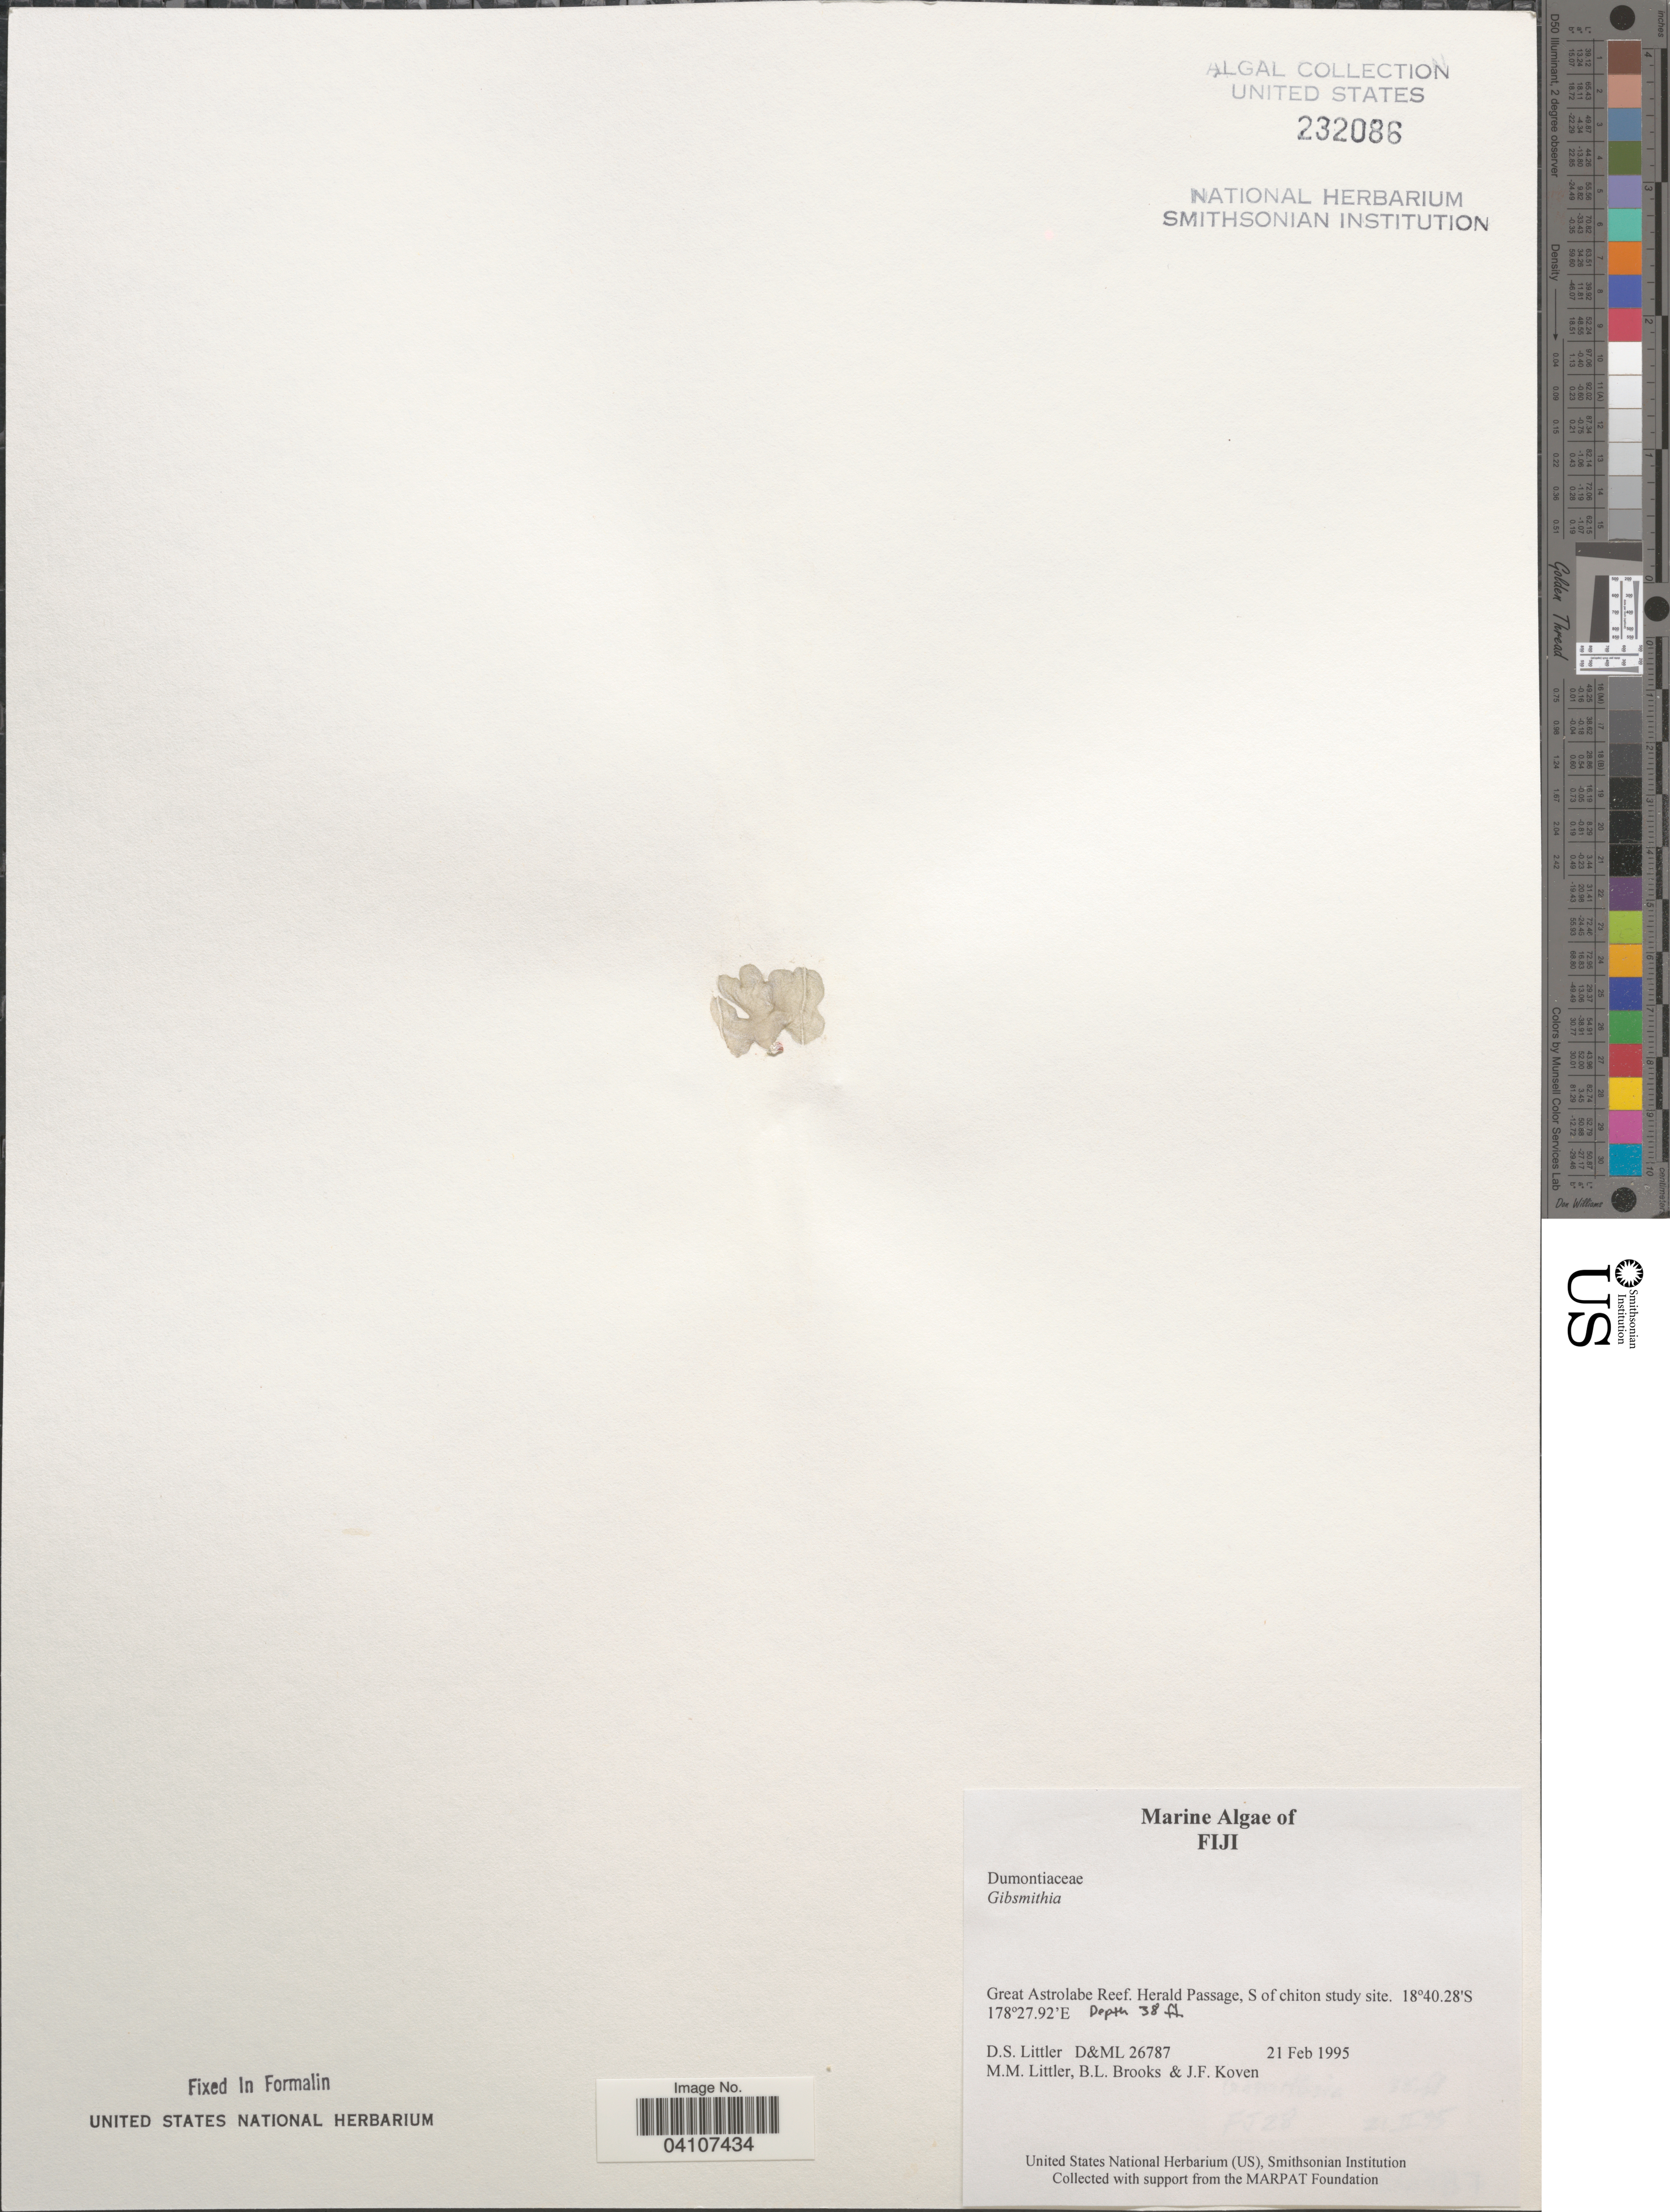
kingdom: Plantae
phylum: Rhodophyta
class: Florideophyceae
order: Gigartinales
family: Dumontiaceae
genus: Gibsmithia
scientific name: Gibsmithia sp.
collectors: D. S. Littler, B. Brooks & J. Koven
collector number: D&ML 26787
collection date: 1995-02-21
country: Fiji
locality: Great Astrolabe Reef. Alacrity Rocks, S of chiton study site.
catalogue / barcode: US 232086